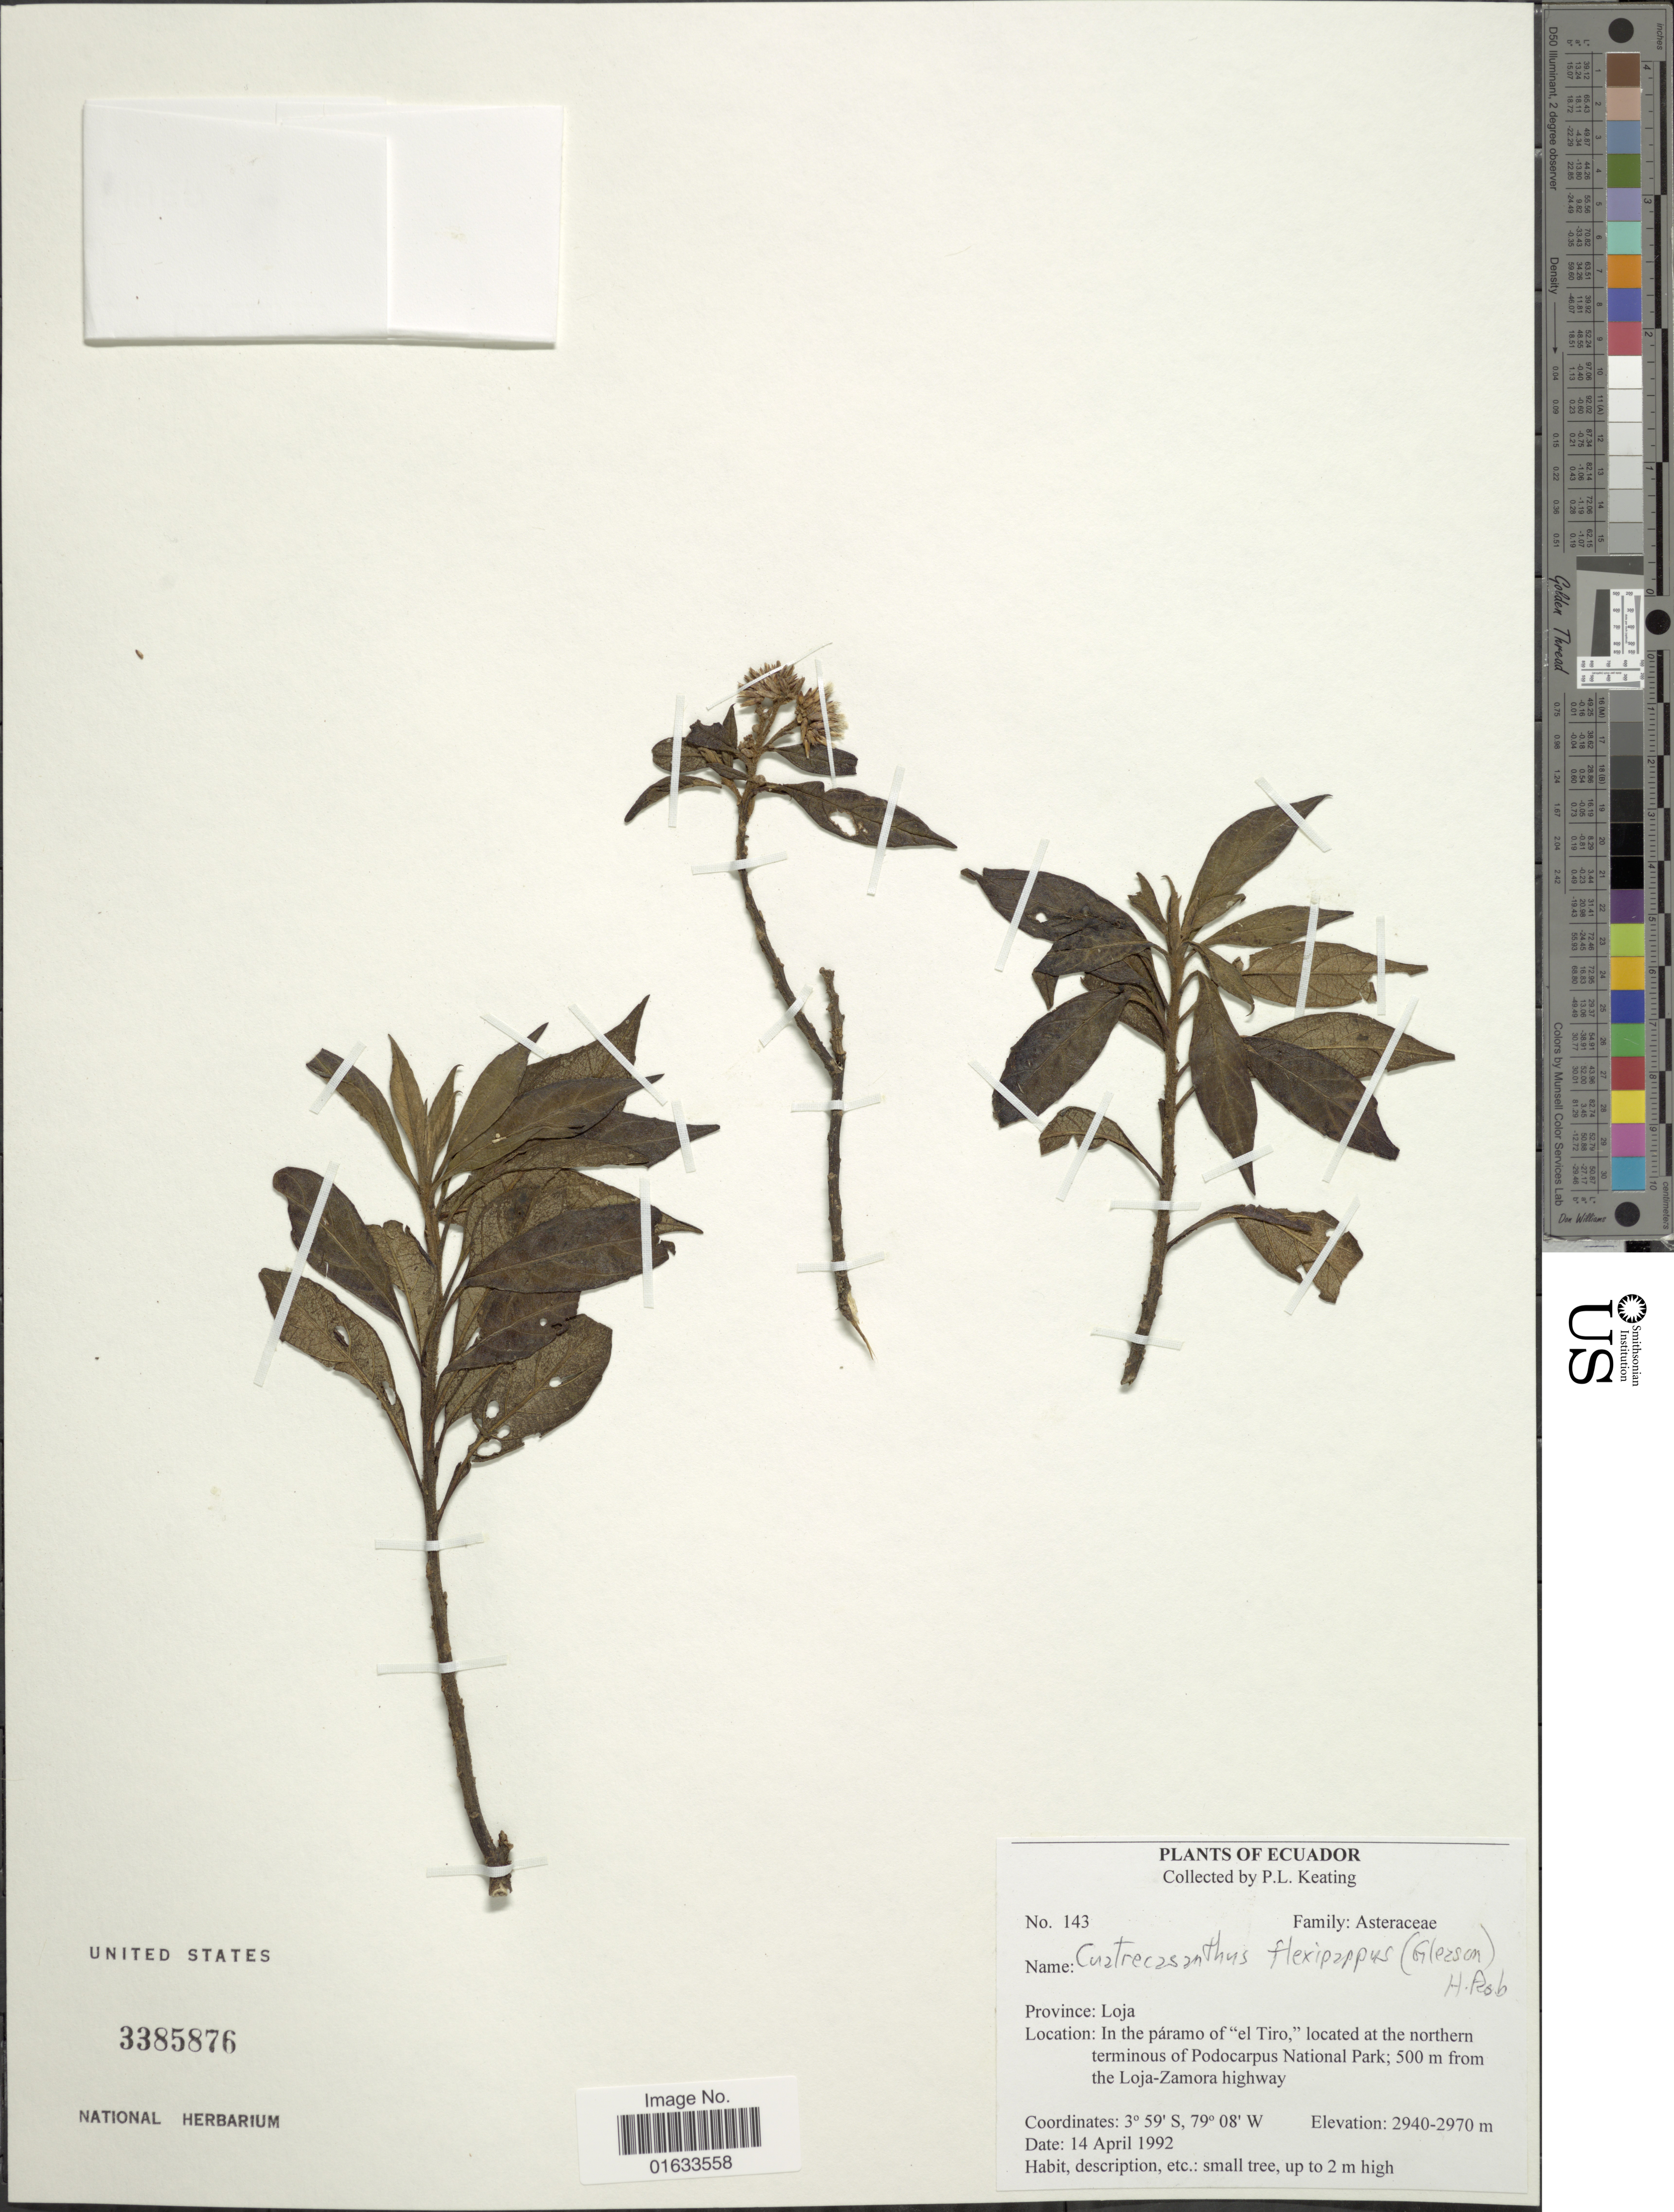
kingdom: Plantae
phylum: Tracheophyta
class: Magnoliopsida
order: Asterales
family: Asteraceae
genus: Cuatrecasanthus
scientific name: Cuatrecasanthus flexipappus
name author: (Gleason) H. Rob.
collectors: P. Keating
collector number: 143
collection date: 1992-04-14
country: Ecuador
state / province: Loja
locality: Province: Loja. In the p5ramo of "el Tiro", located at the northern terminous of Podocarpus National Park; 500 m from the Loja-Zamora highway.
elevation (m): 2940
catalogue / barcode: US 3385876